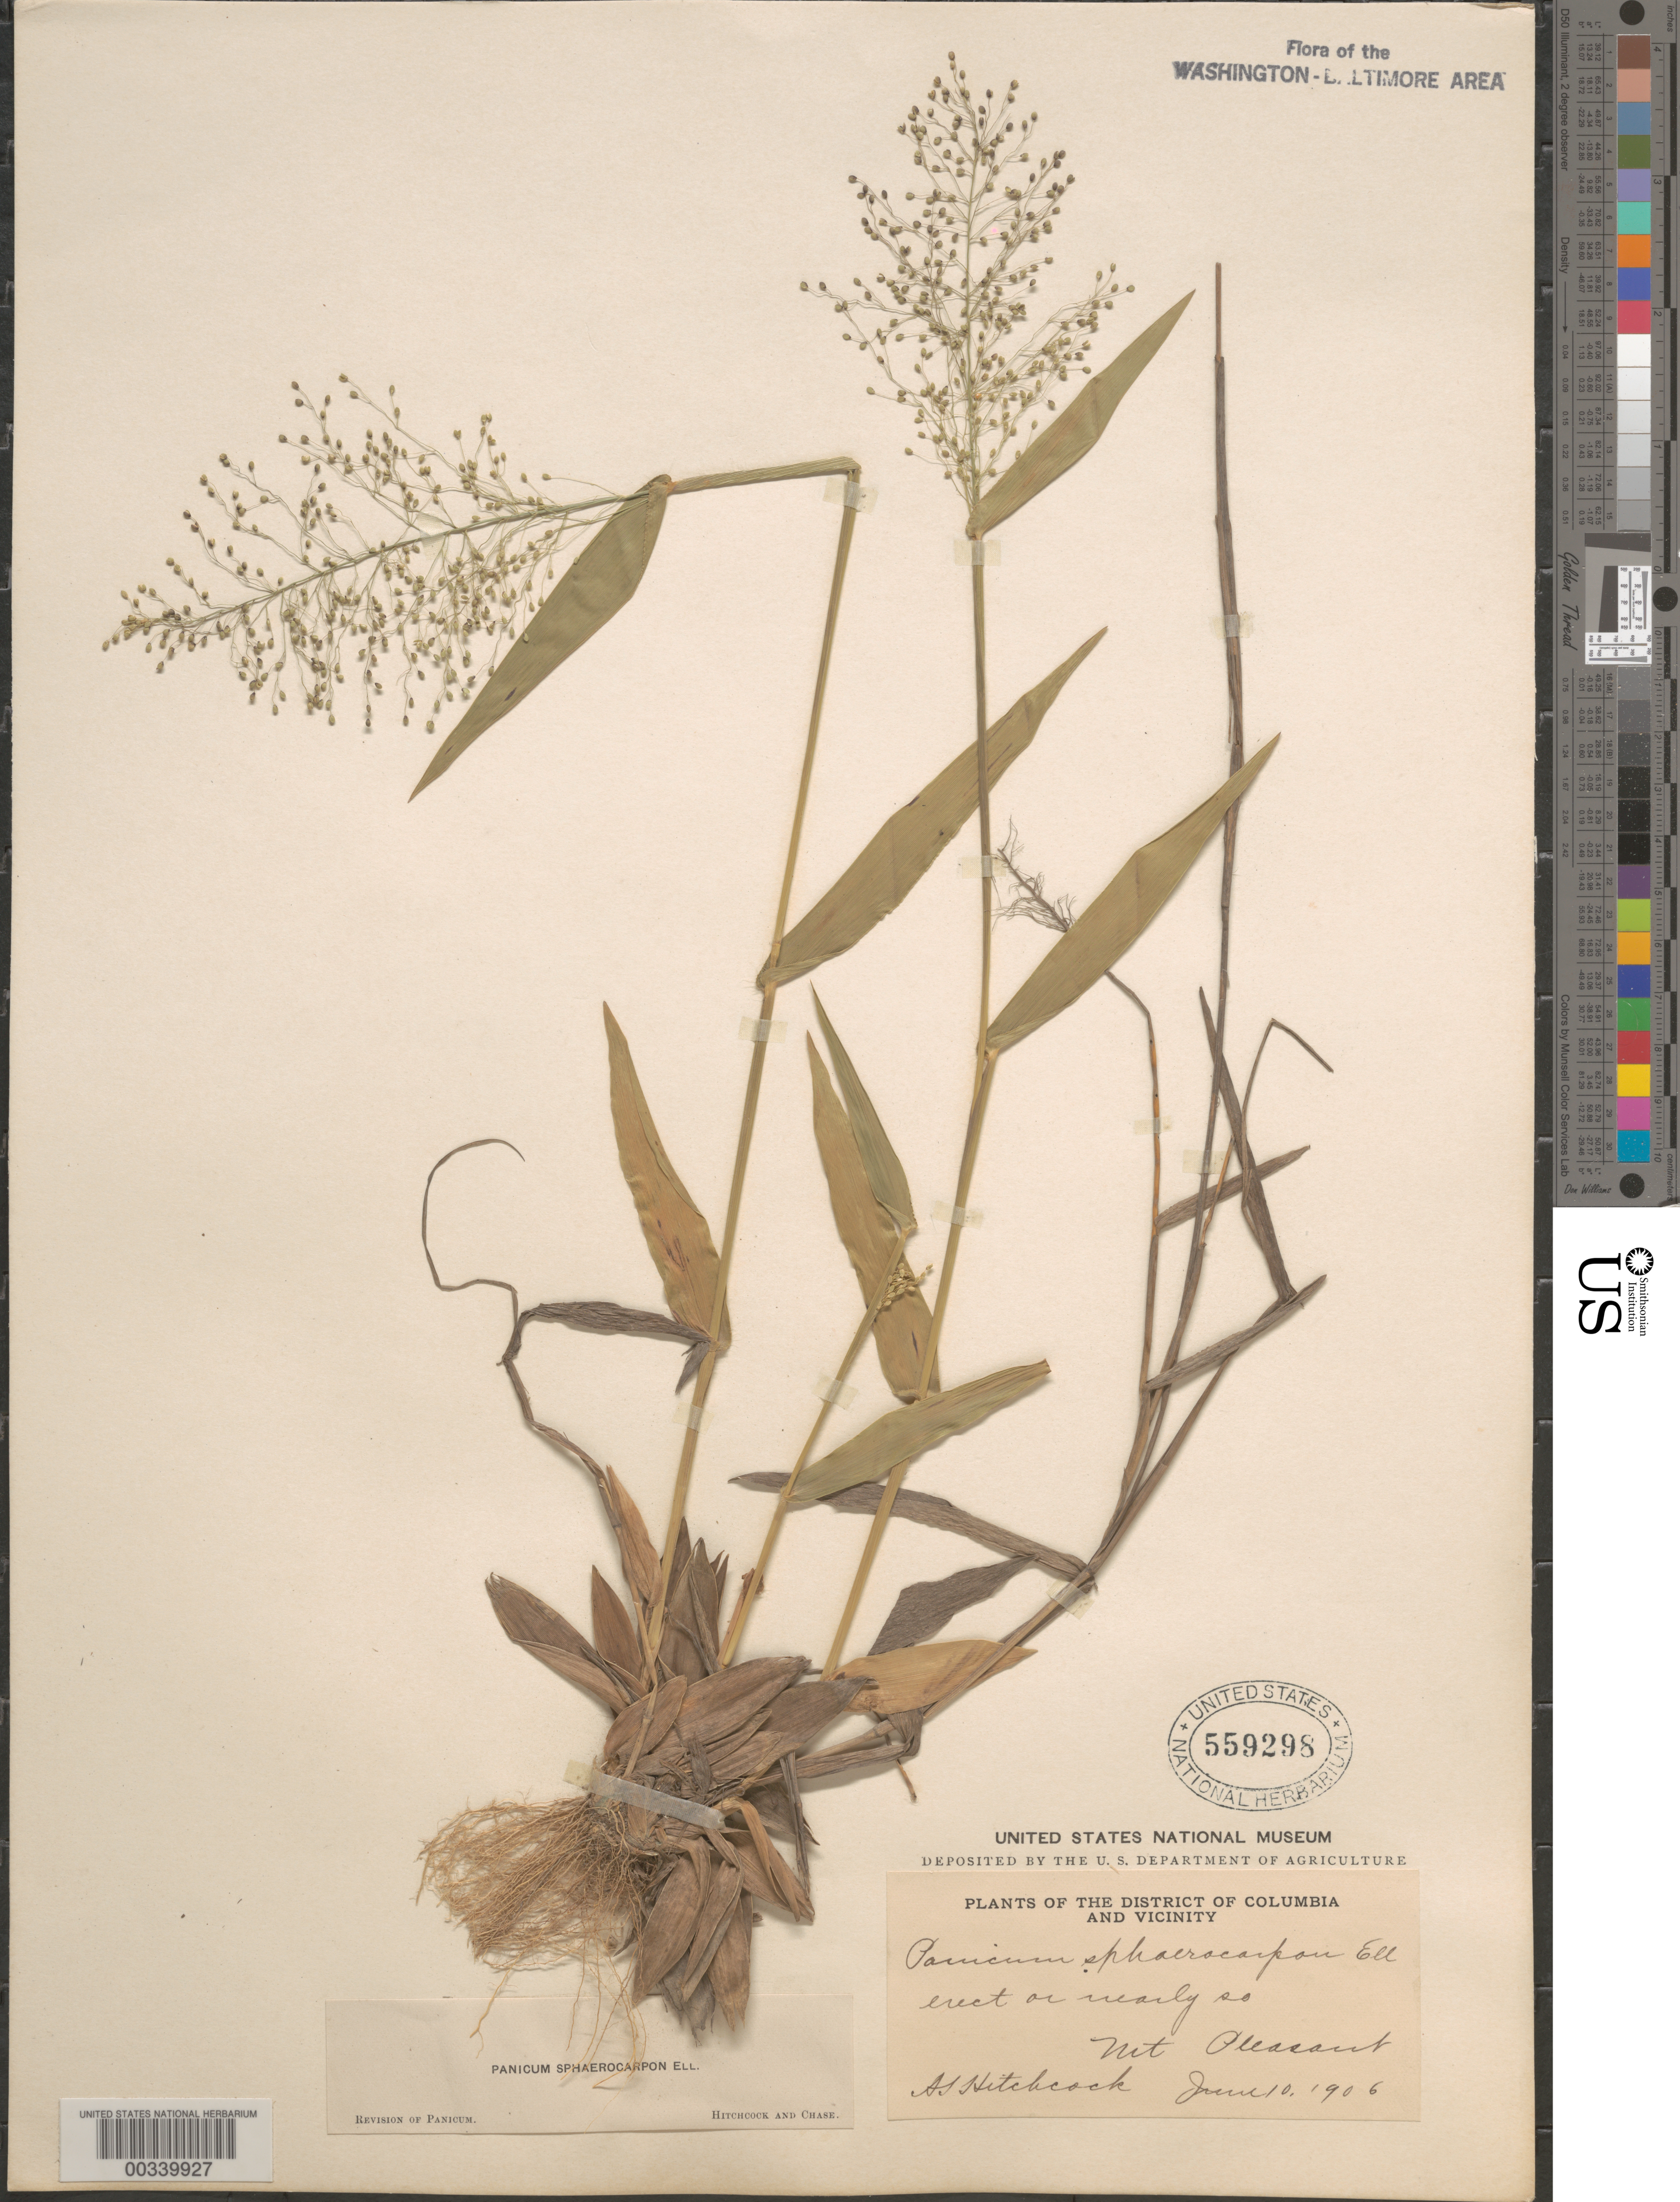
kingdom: Plantae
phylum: Tracheophyta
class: Liliopsida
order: Poales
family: Poaceae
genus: Dichanthelium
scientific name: Dichanthelium sphaerocarpon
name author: (Elliott) Gould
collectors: A. S. Hitchcock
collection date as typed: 10 Jun 1906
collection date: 1906-06-10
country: United States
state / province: District of Columbia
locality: Mt Rainier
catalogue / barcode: US 559298